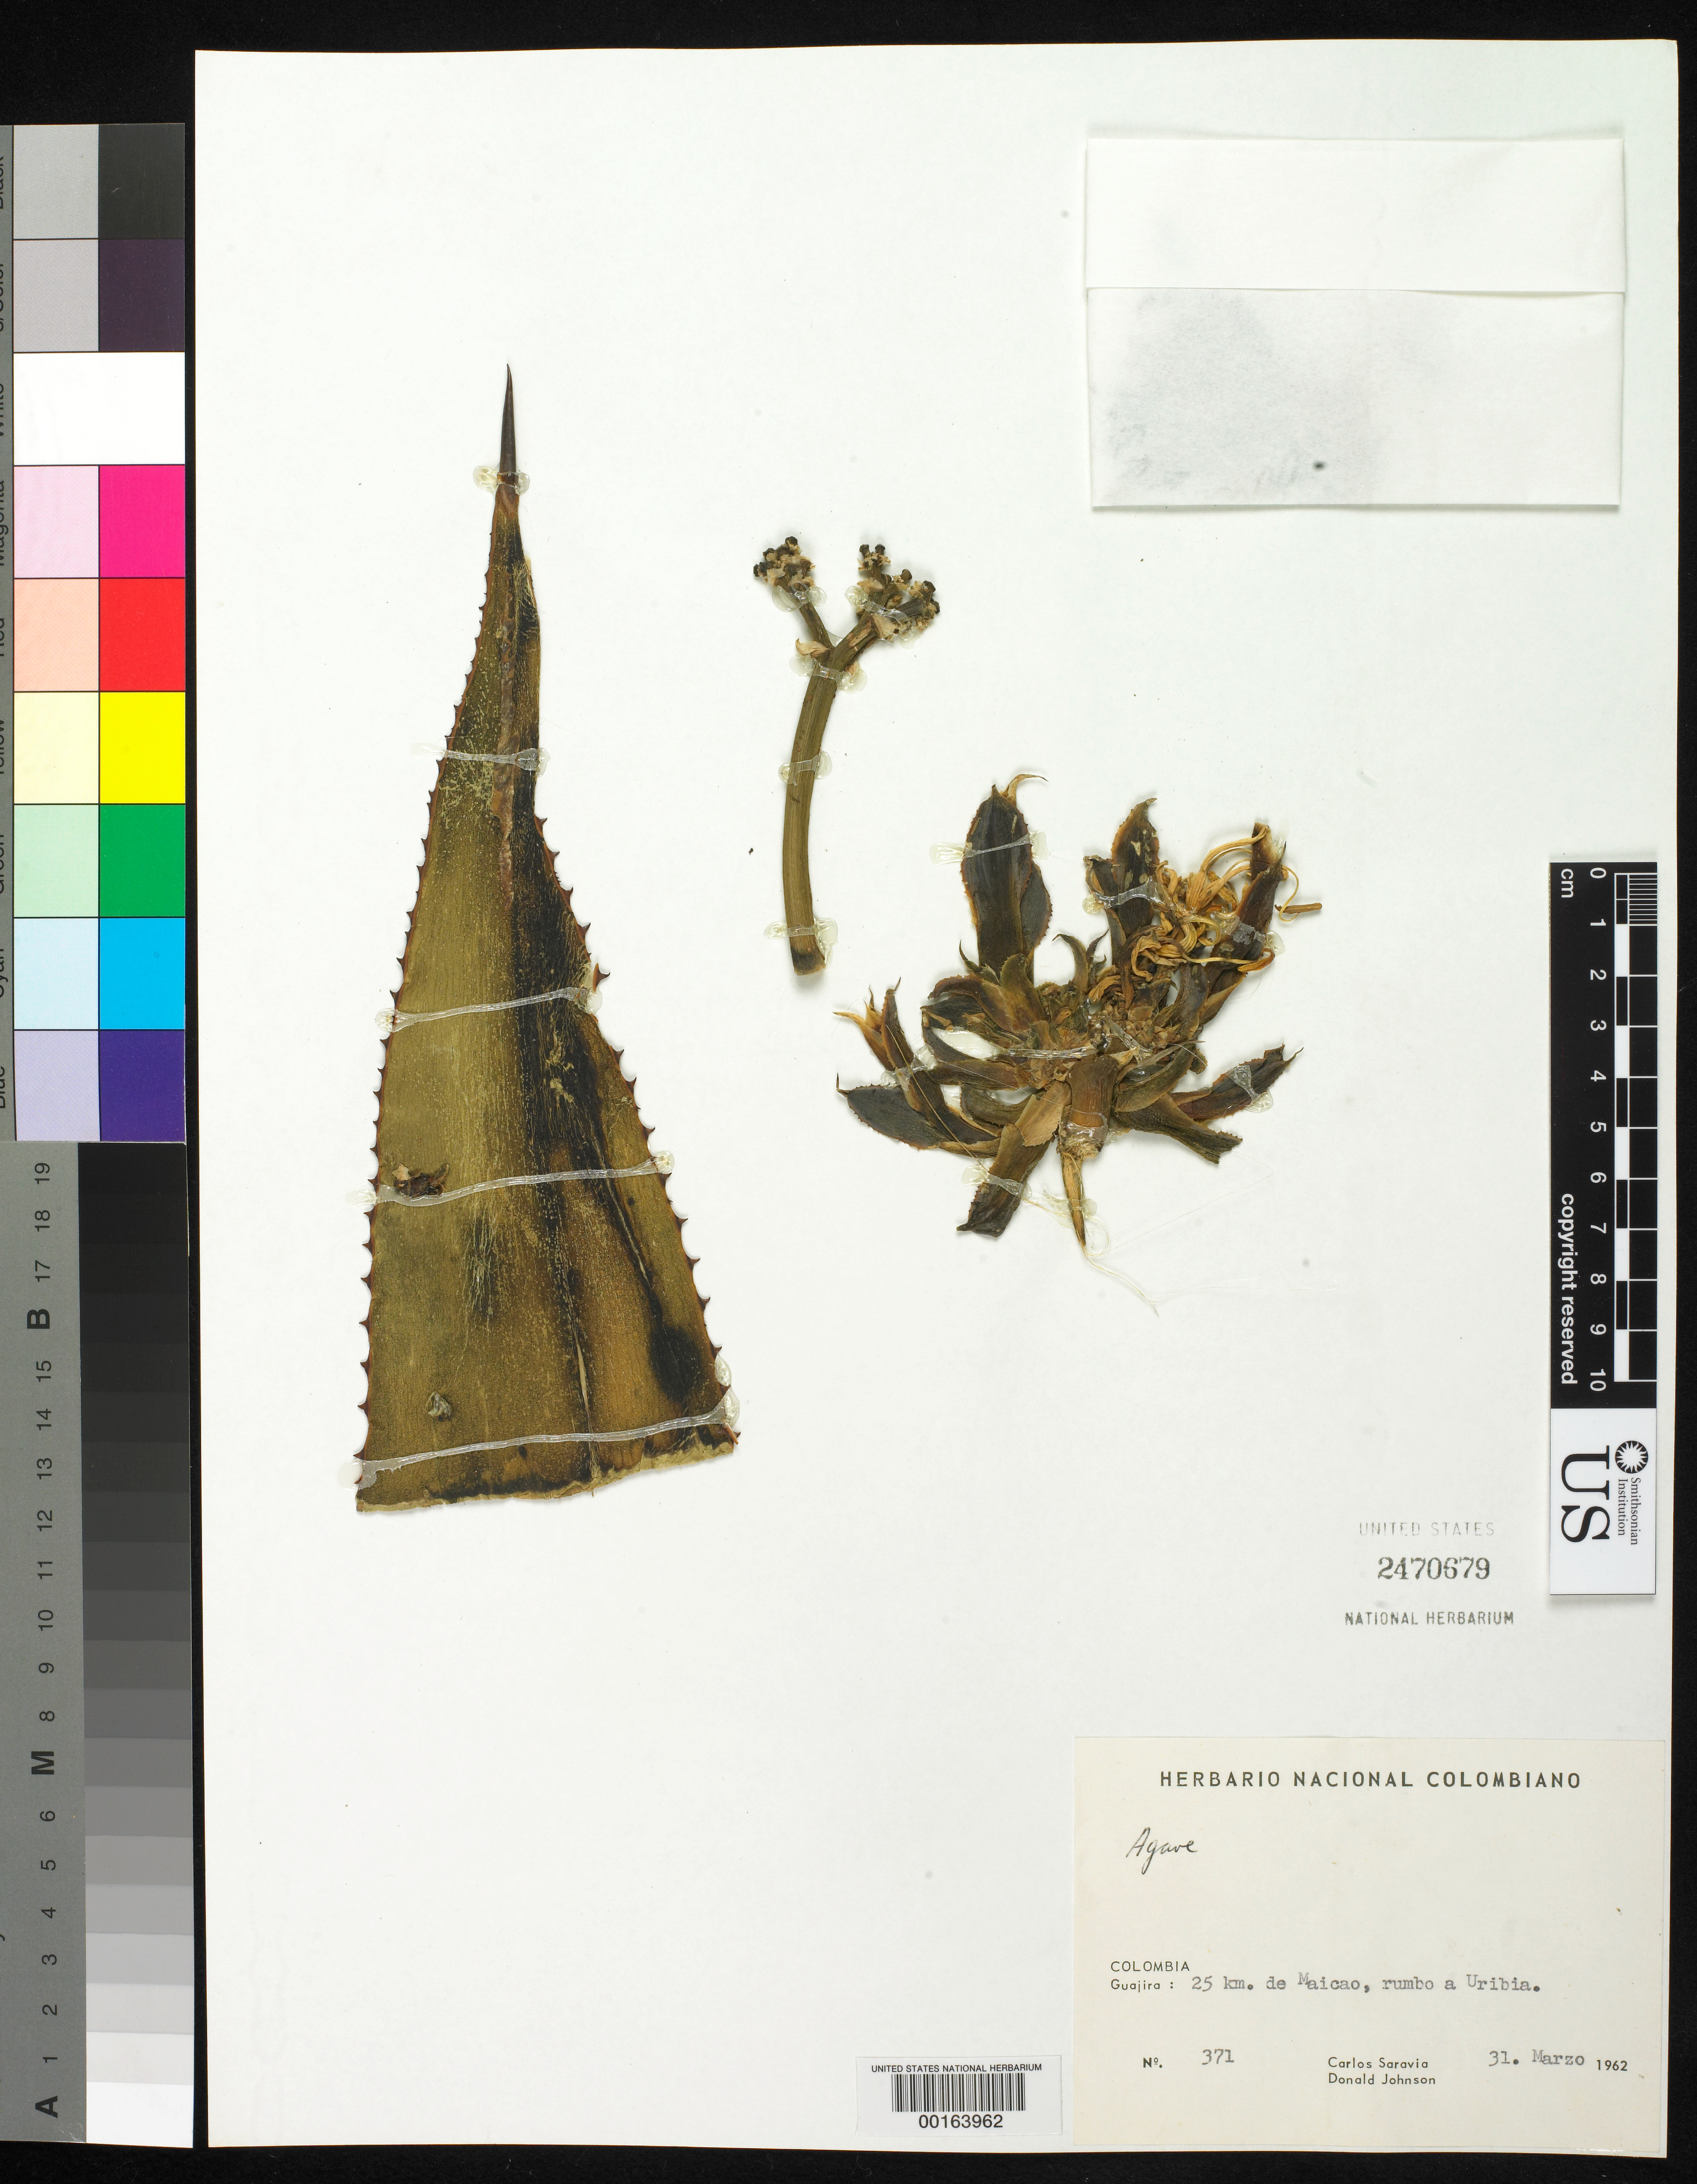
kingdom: Plantae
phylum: Tracheophyta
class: Liliopsida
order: Asparagales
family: Asparagaceae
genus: Agave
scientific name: Agave sp.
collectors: C. Saravia T. & D. Johnson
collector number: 371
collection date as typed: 31 Mar 1962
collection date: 1962-03-31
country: Colombia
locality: Guajira; 25 km de Maicao, direction of Uribia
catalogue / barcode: US 2470679